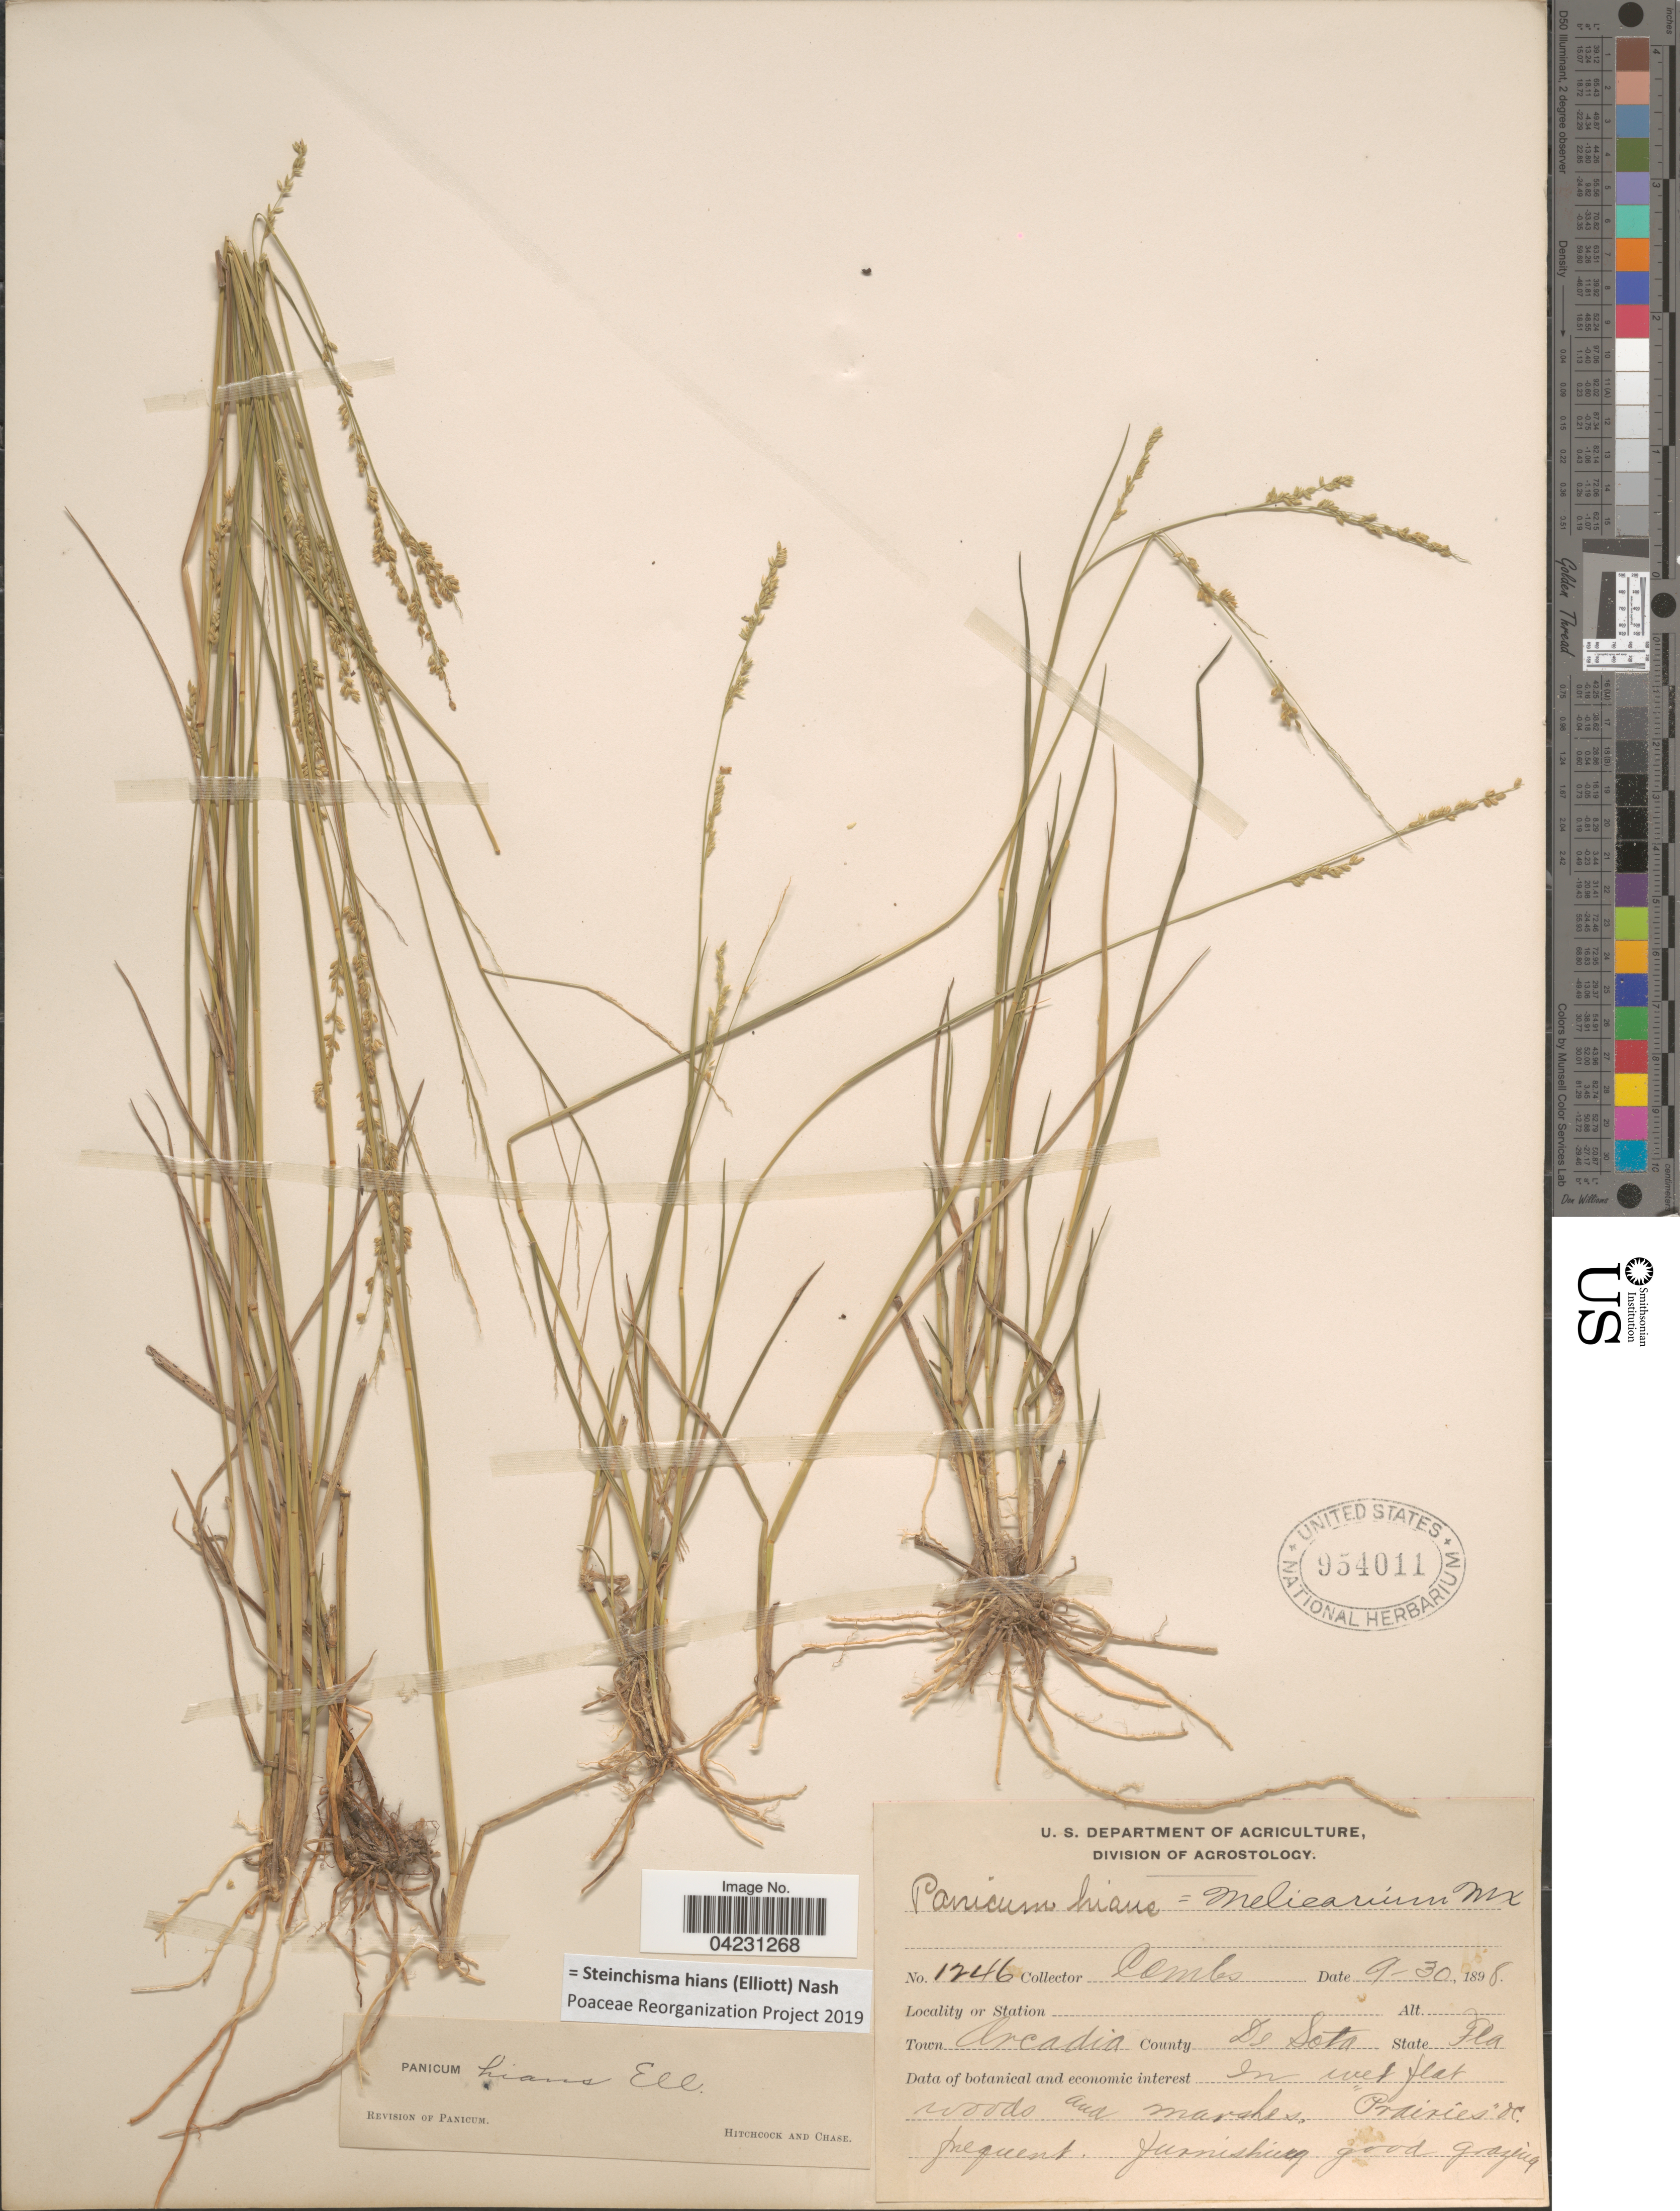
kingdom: Plantae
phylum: Tracheophyta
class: Liliopsida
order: Poales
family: Poaceae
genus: Steinchisma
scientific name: Steinchisma hians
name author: (Elliott) Nash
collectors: -. Combs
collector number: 1246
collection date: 1898-09-30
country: United States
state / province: Florida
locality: Town Arcadia. County De Soto. In wet flat woods and marshes.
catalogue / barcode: US 954011